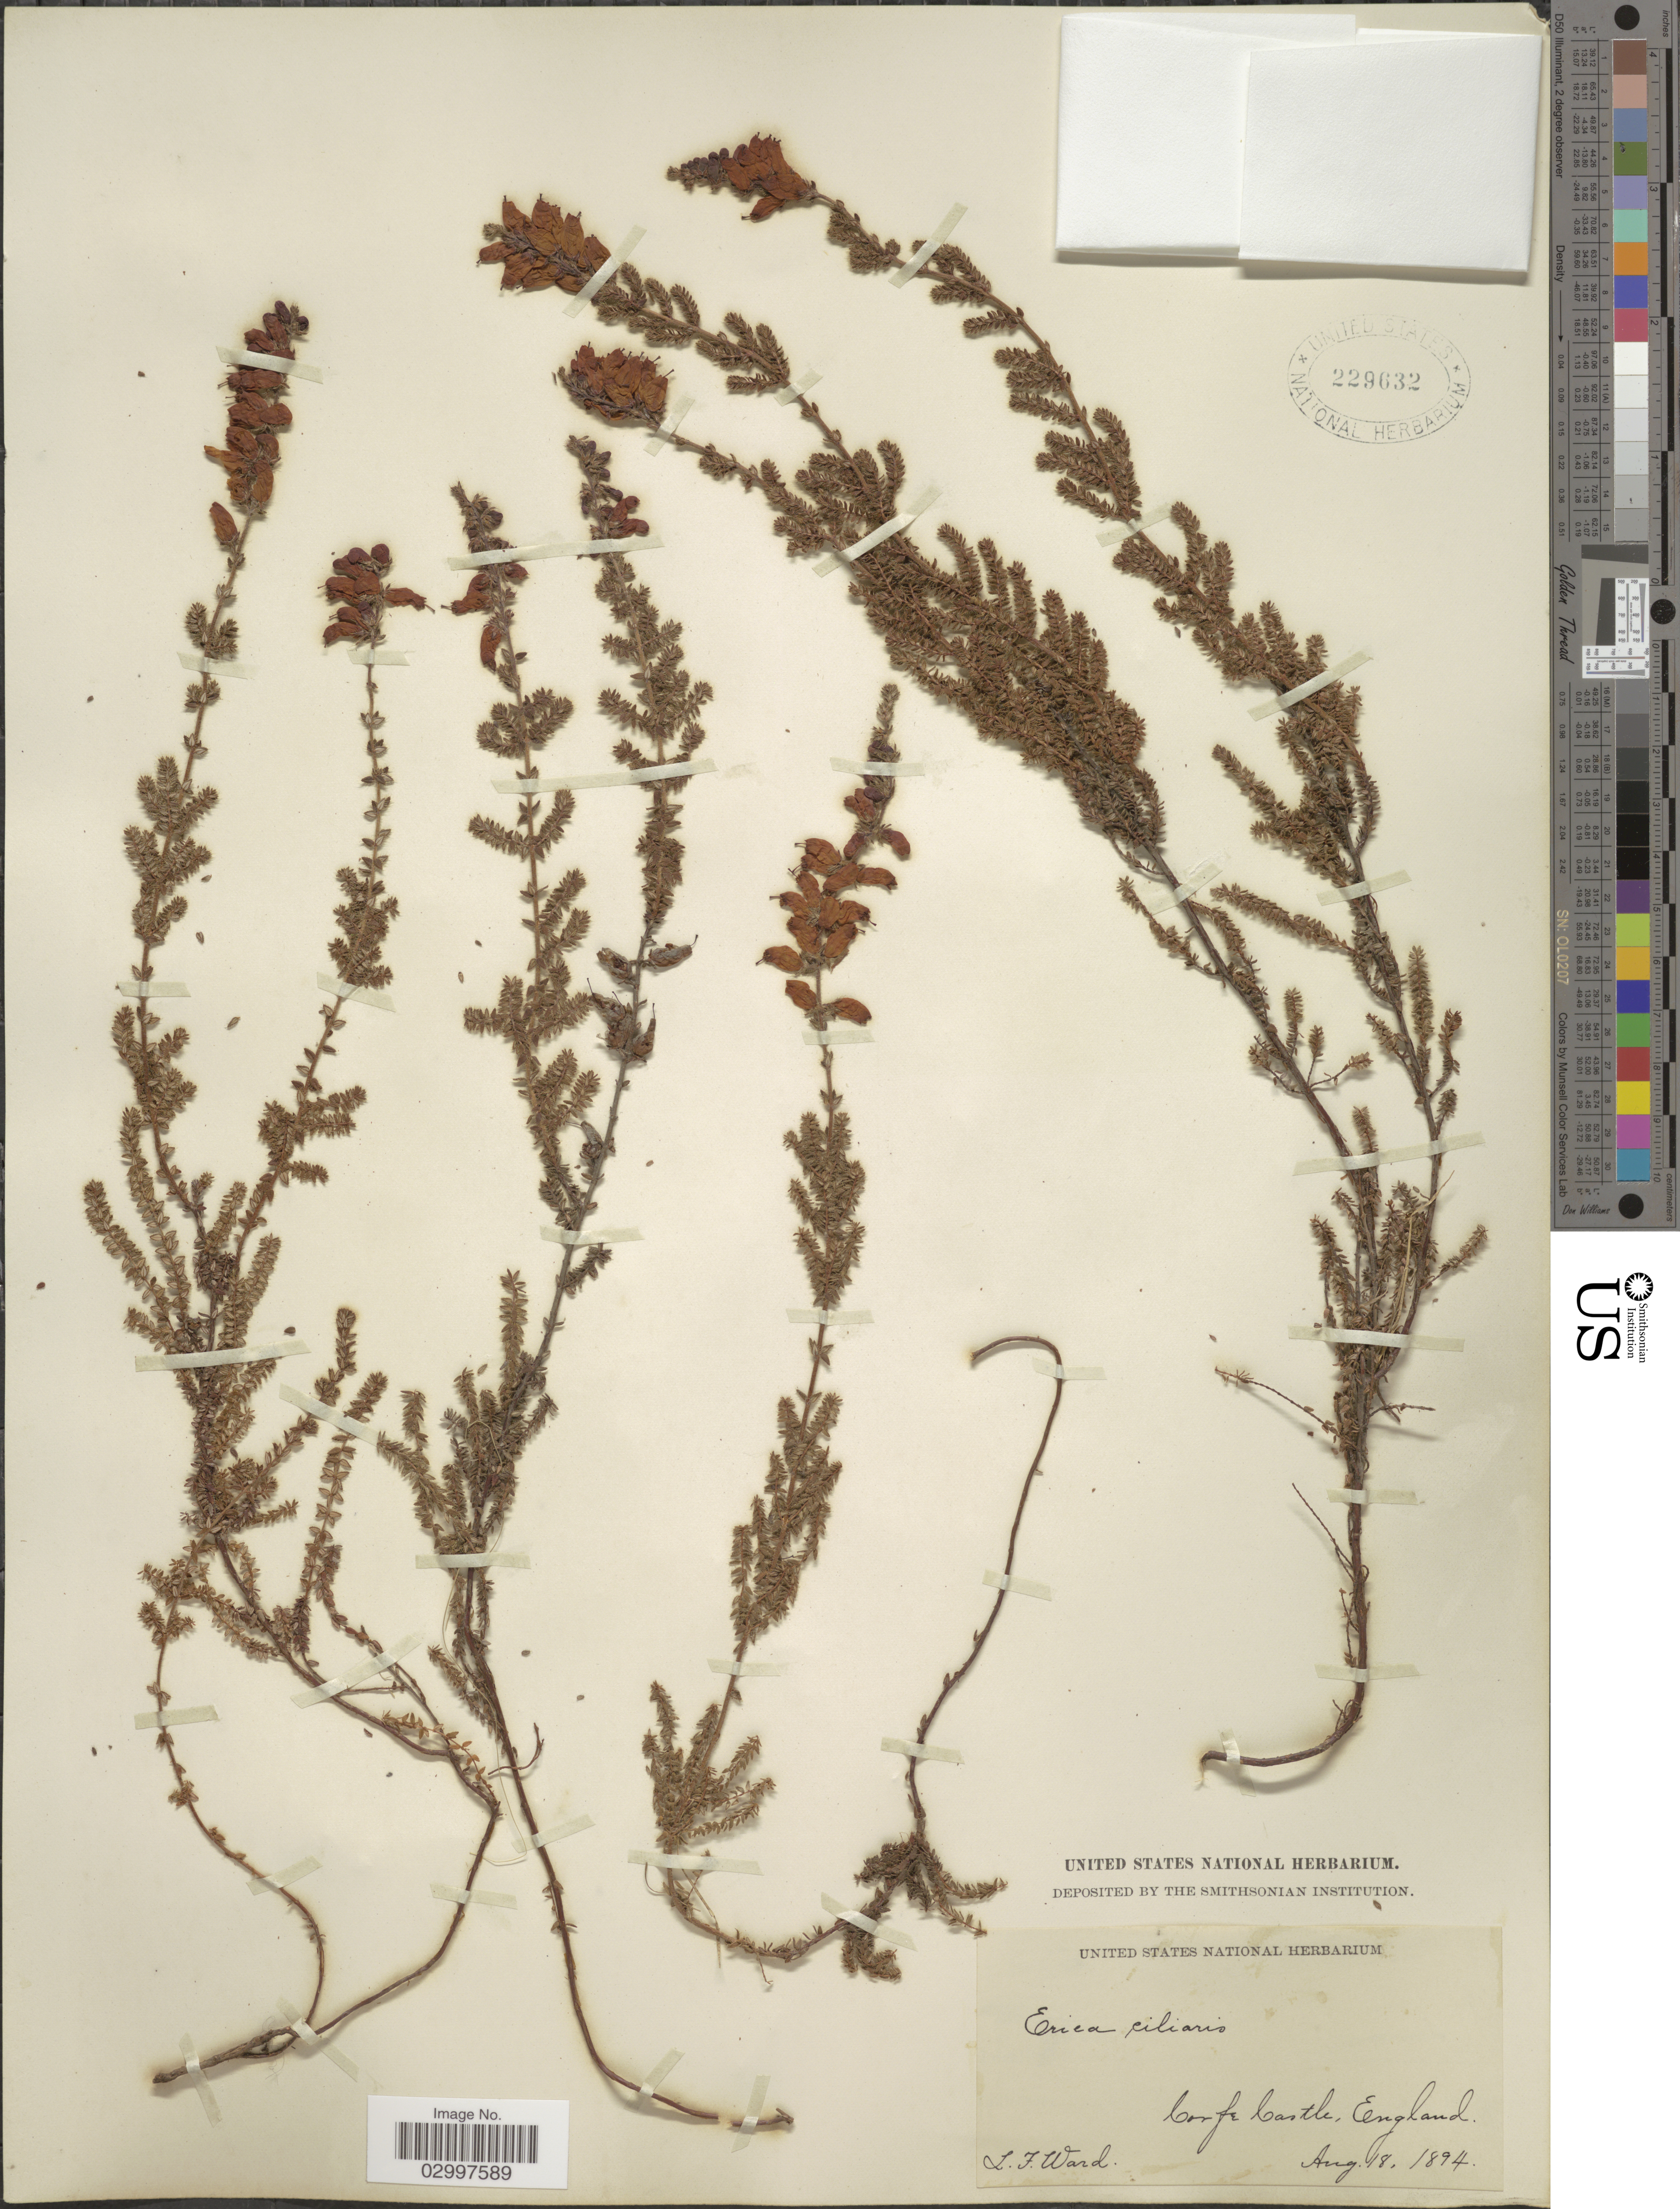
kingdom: Plantae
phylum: Tracheophyta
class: Magnoliopsida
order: Ericales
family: Ericaceae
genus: Erica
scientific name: Erica ciliaris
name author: L.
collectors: L. Ward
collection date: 1894-08-18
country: United Kingdom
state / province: England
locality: Corfe Castle.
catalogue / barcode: US 229632